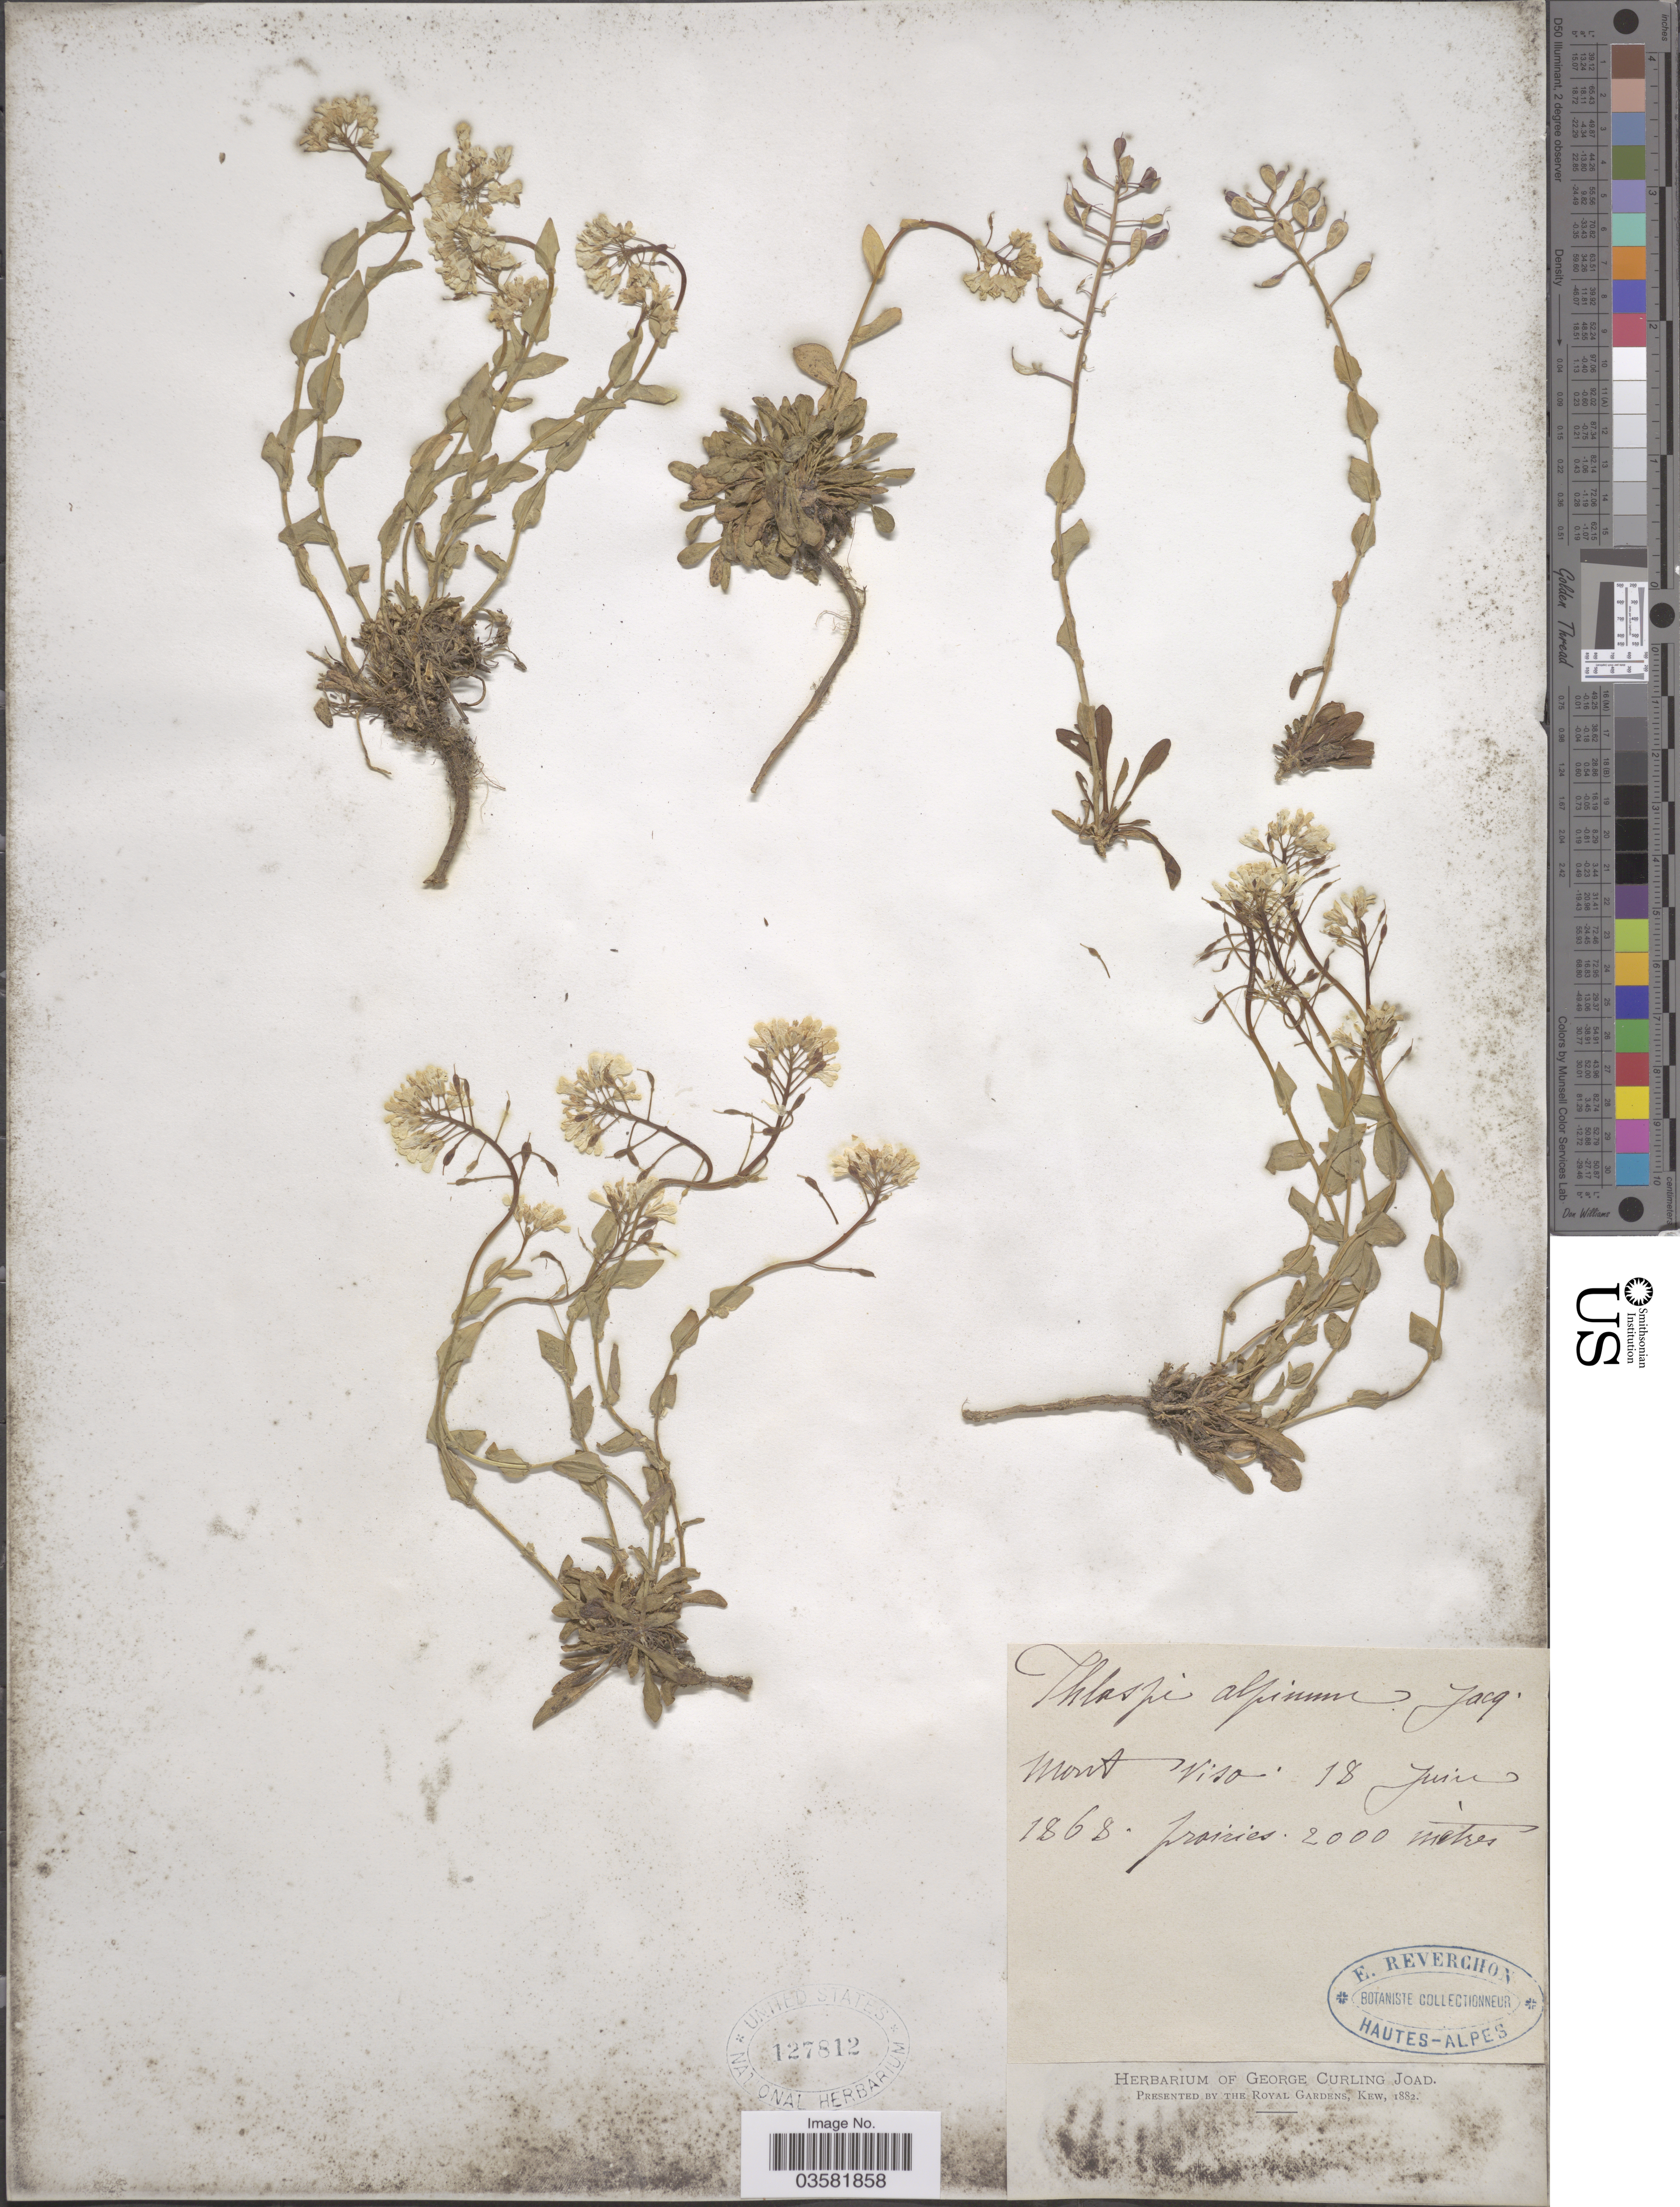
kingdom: Plantae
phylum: Tracheophyta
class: Magnoliopsida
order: Brassicales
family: Brassicaceae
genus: Thlaspi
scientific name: Thlaspi alpinum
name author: (Crantz) Crantz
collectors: E. Reverchon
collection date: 1868-06-18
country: Italy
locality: Mont Viso.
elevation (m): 2000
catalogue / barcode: US 127812